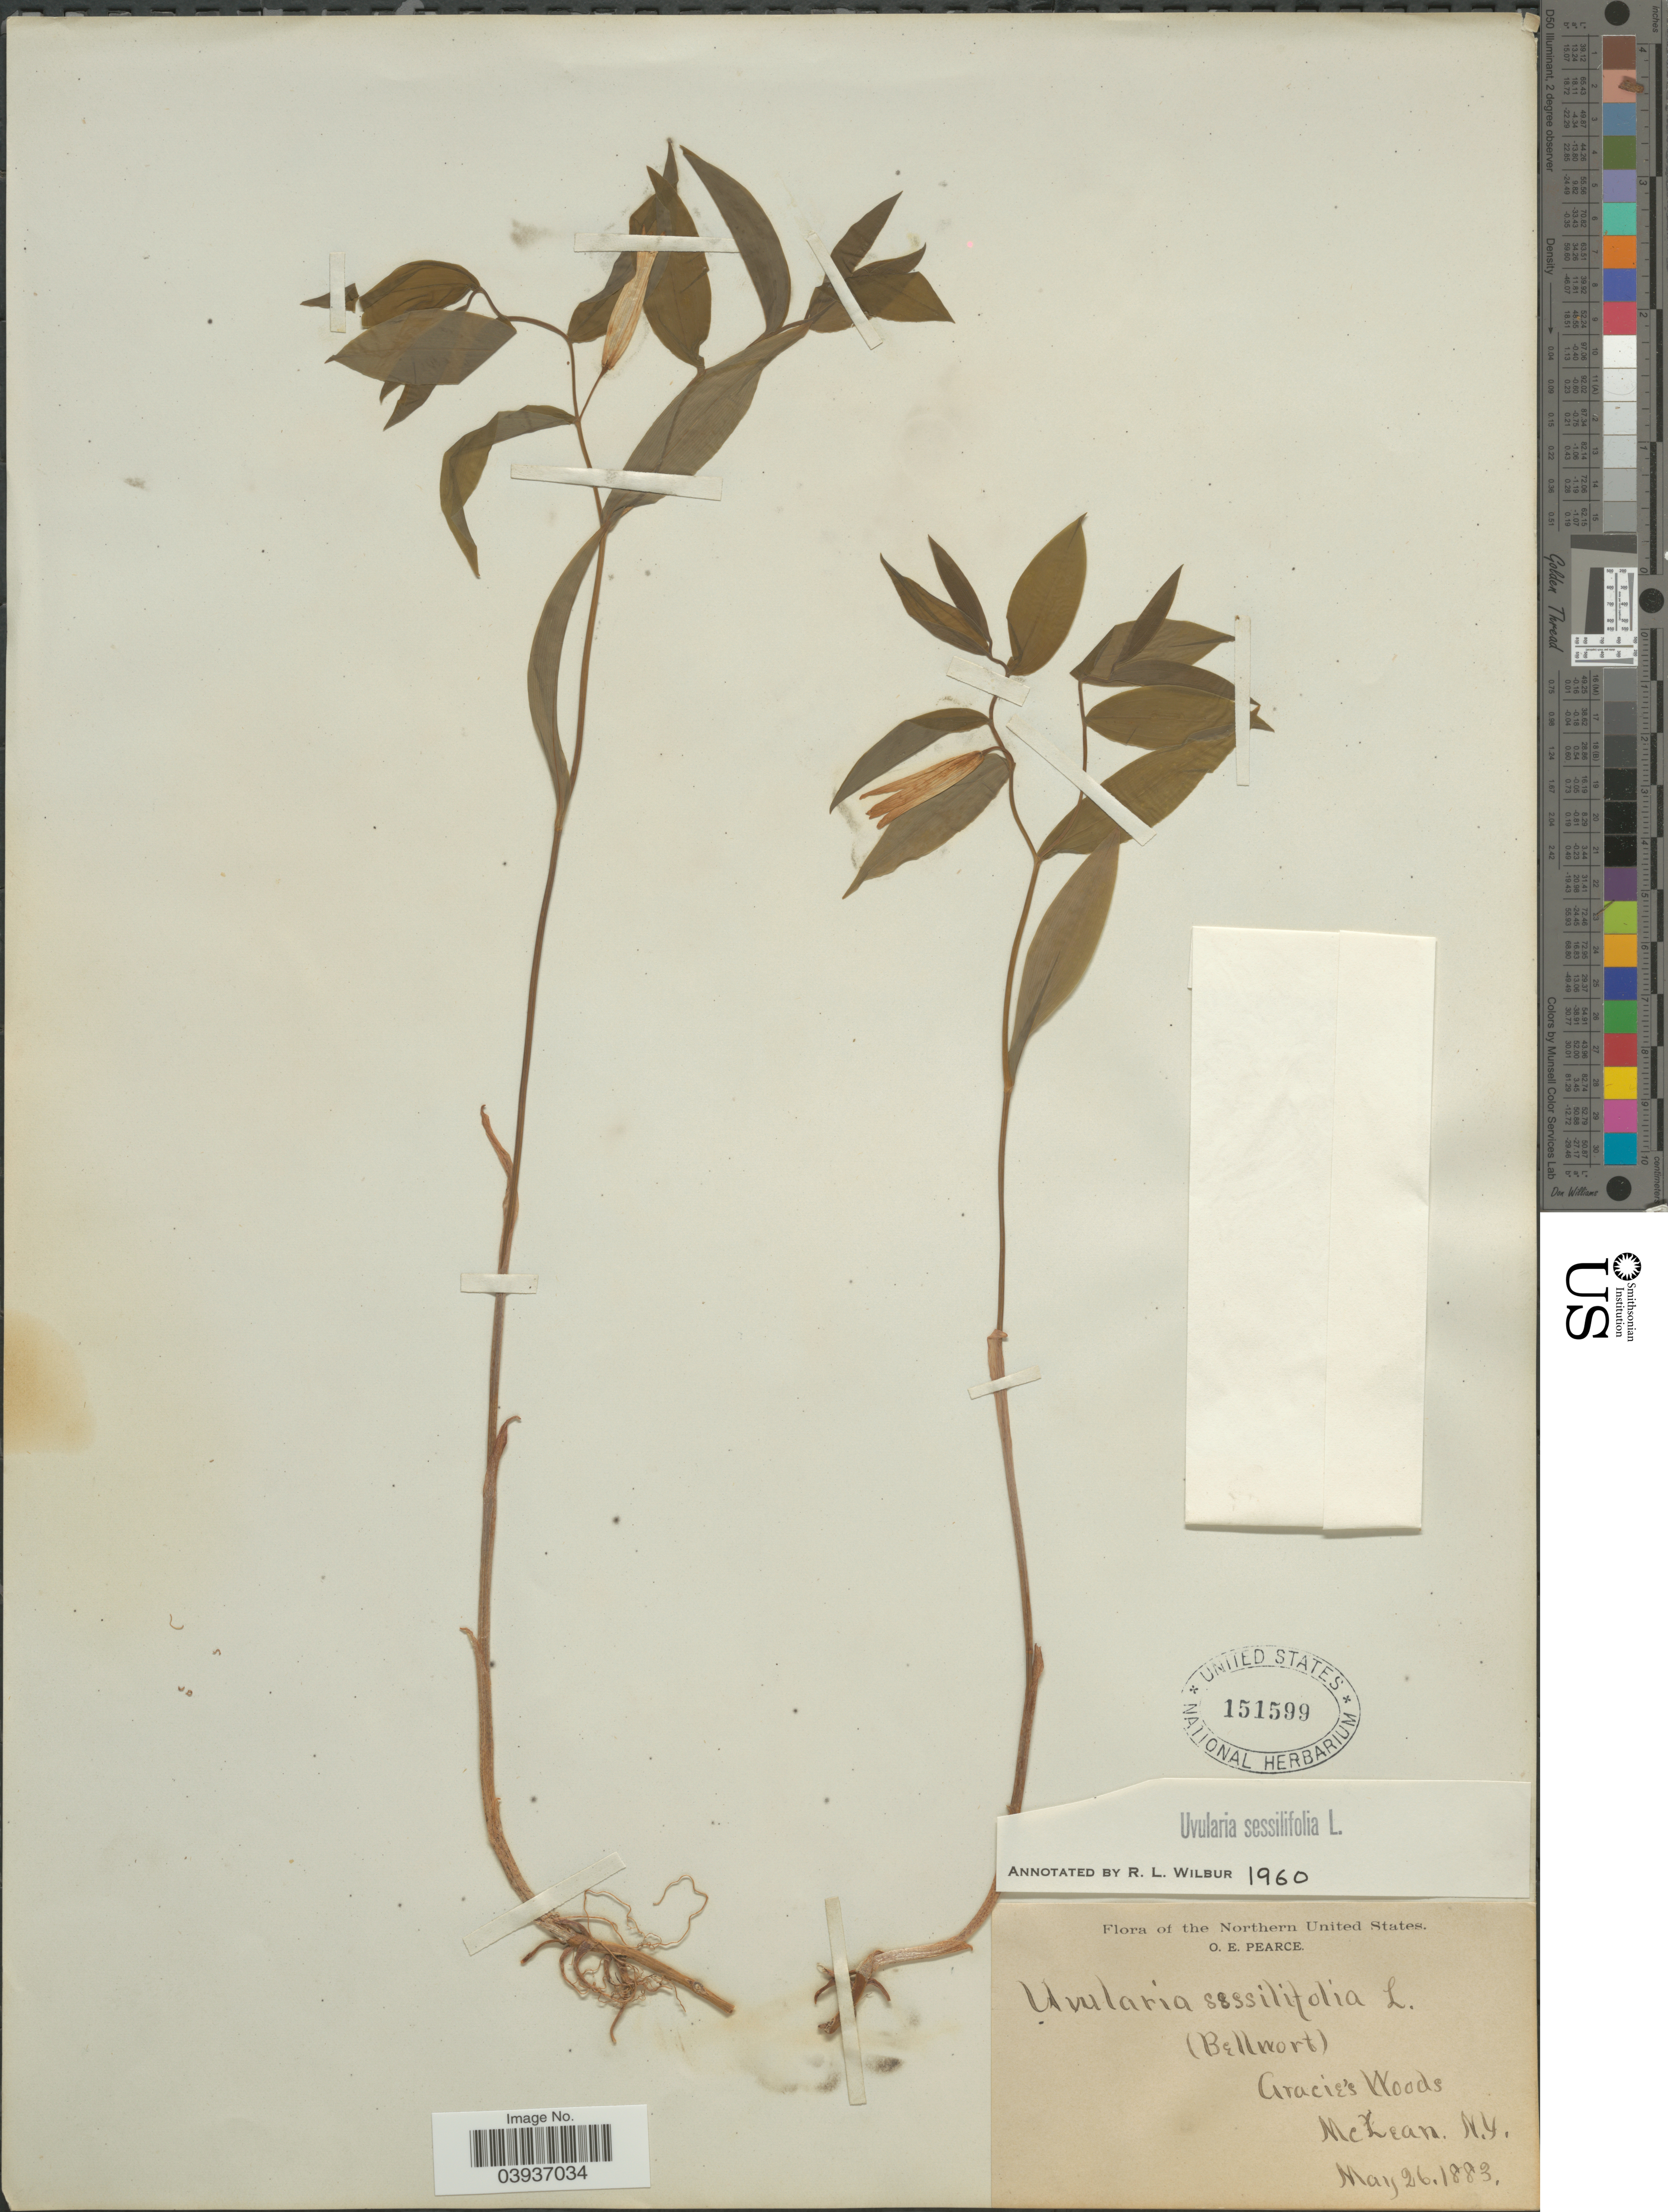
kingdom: Plantae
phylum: Tracheophyta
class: Liliopsida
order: Liliales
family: Colchicaceae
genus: Uvularia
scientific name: Uvularia sessilifolia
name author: L.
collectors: O. E. Pearce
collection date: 1883-05-26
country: United States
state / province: New York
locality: Northern United States. (Bellwort). Aracie's Woods. McKean.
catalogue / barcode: US 151599